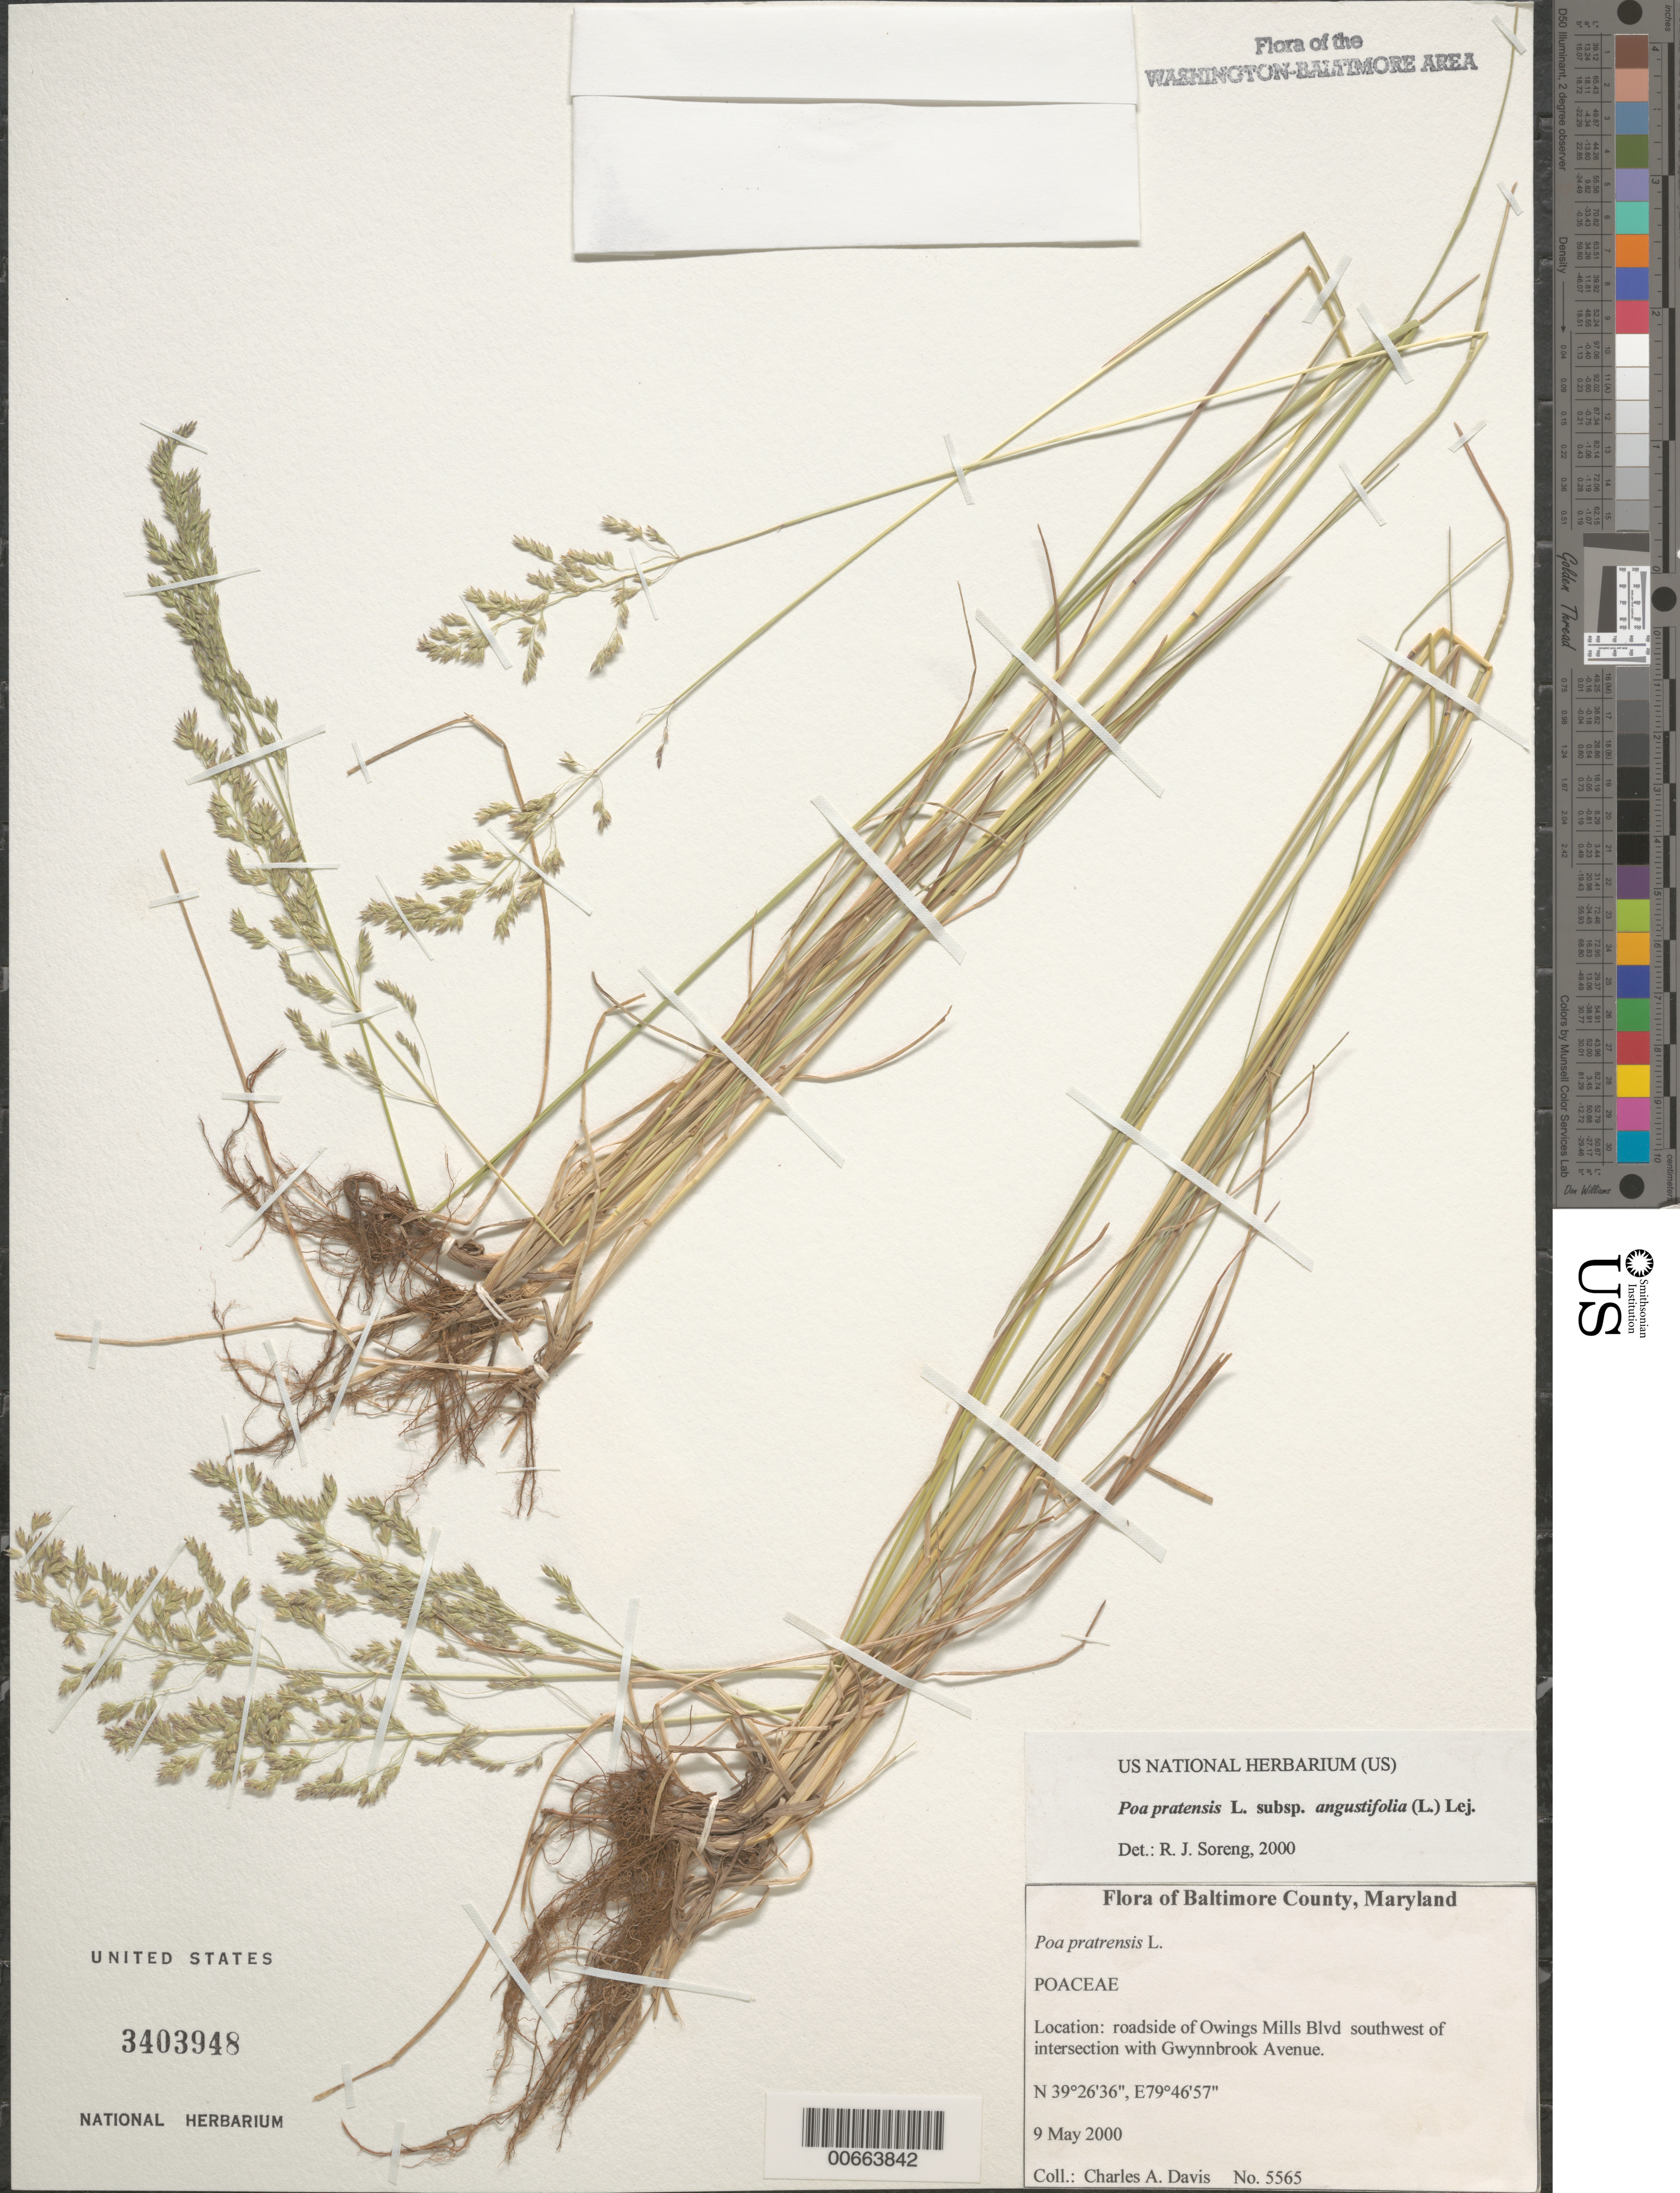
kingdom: Plantae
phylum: Tracheophyta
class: Liliopsida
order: Poales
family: Poaceae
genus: Poa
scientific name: Poa pratensis subsp. angustifolia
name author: (L.) Lej.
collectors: C. Davis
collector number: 5565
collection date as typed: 09 May 2000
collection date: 2000-05-09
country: United States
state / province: Maryland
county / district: Baltimore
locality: Roadside of Owings Mill Blvd. southwest of intersection with Gwynnbrook Avenue.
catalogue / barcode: US 3403948